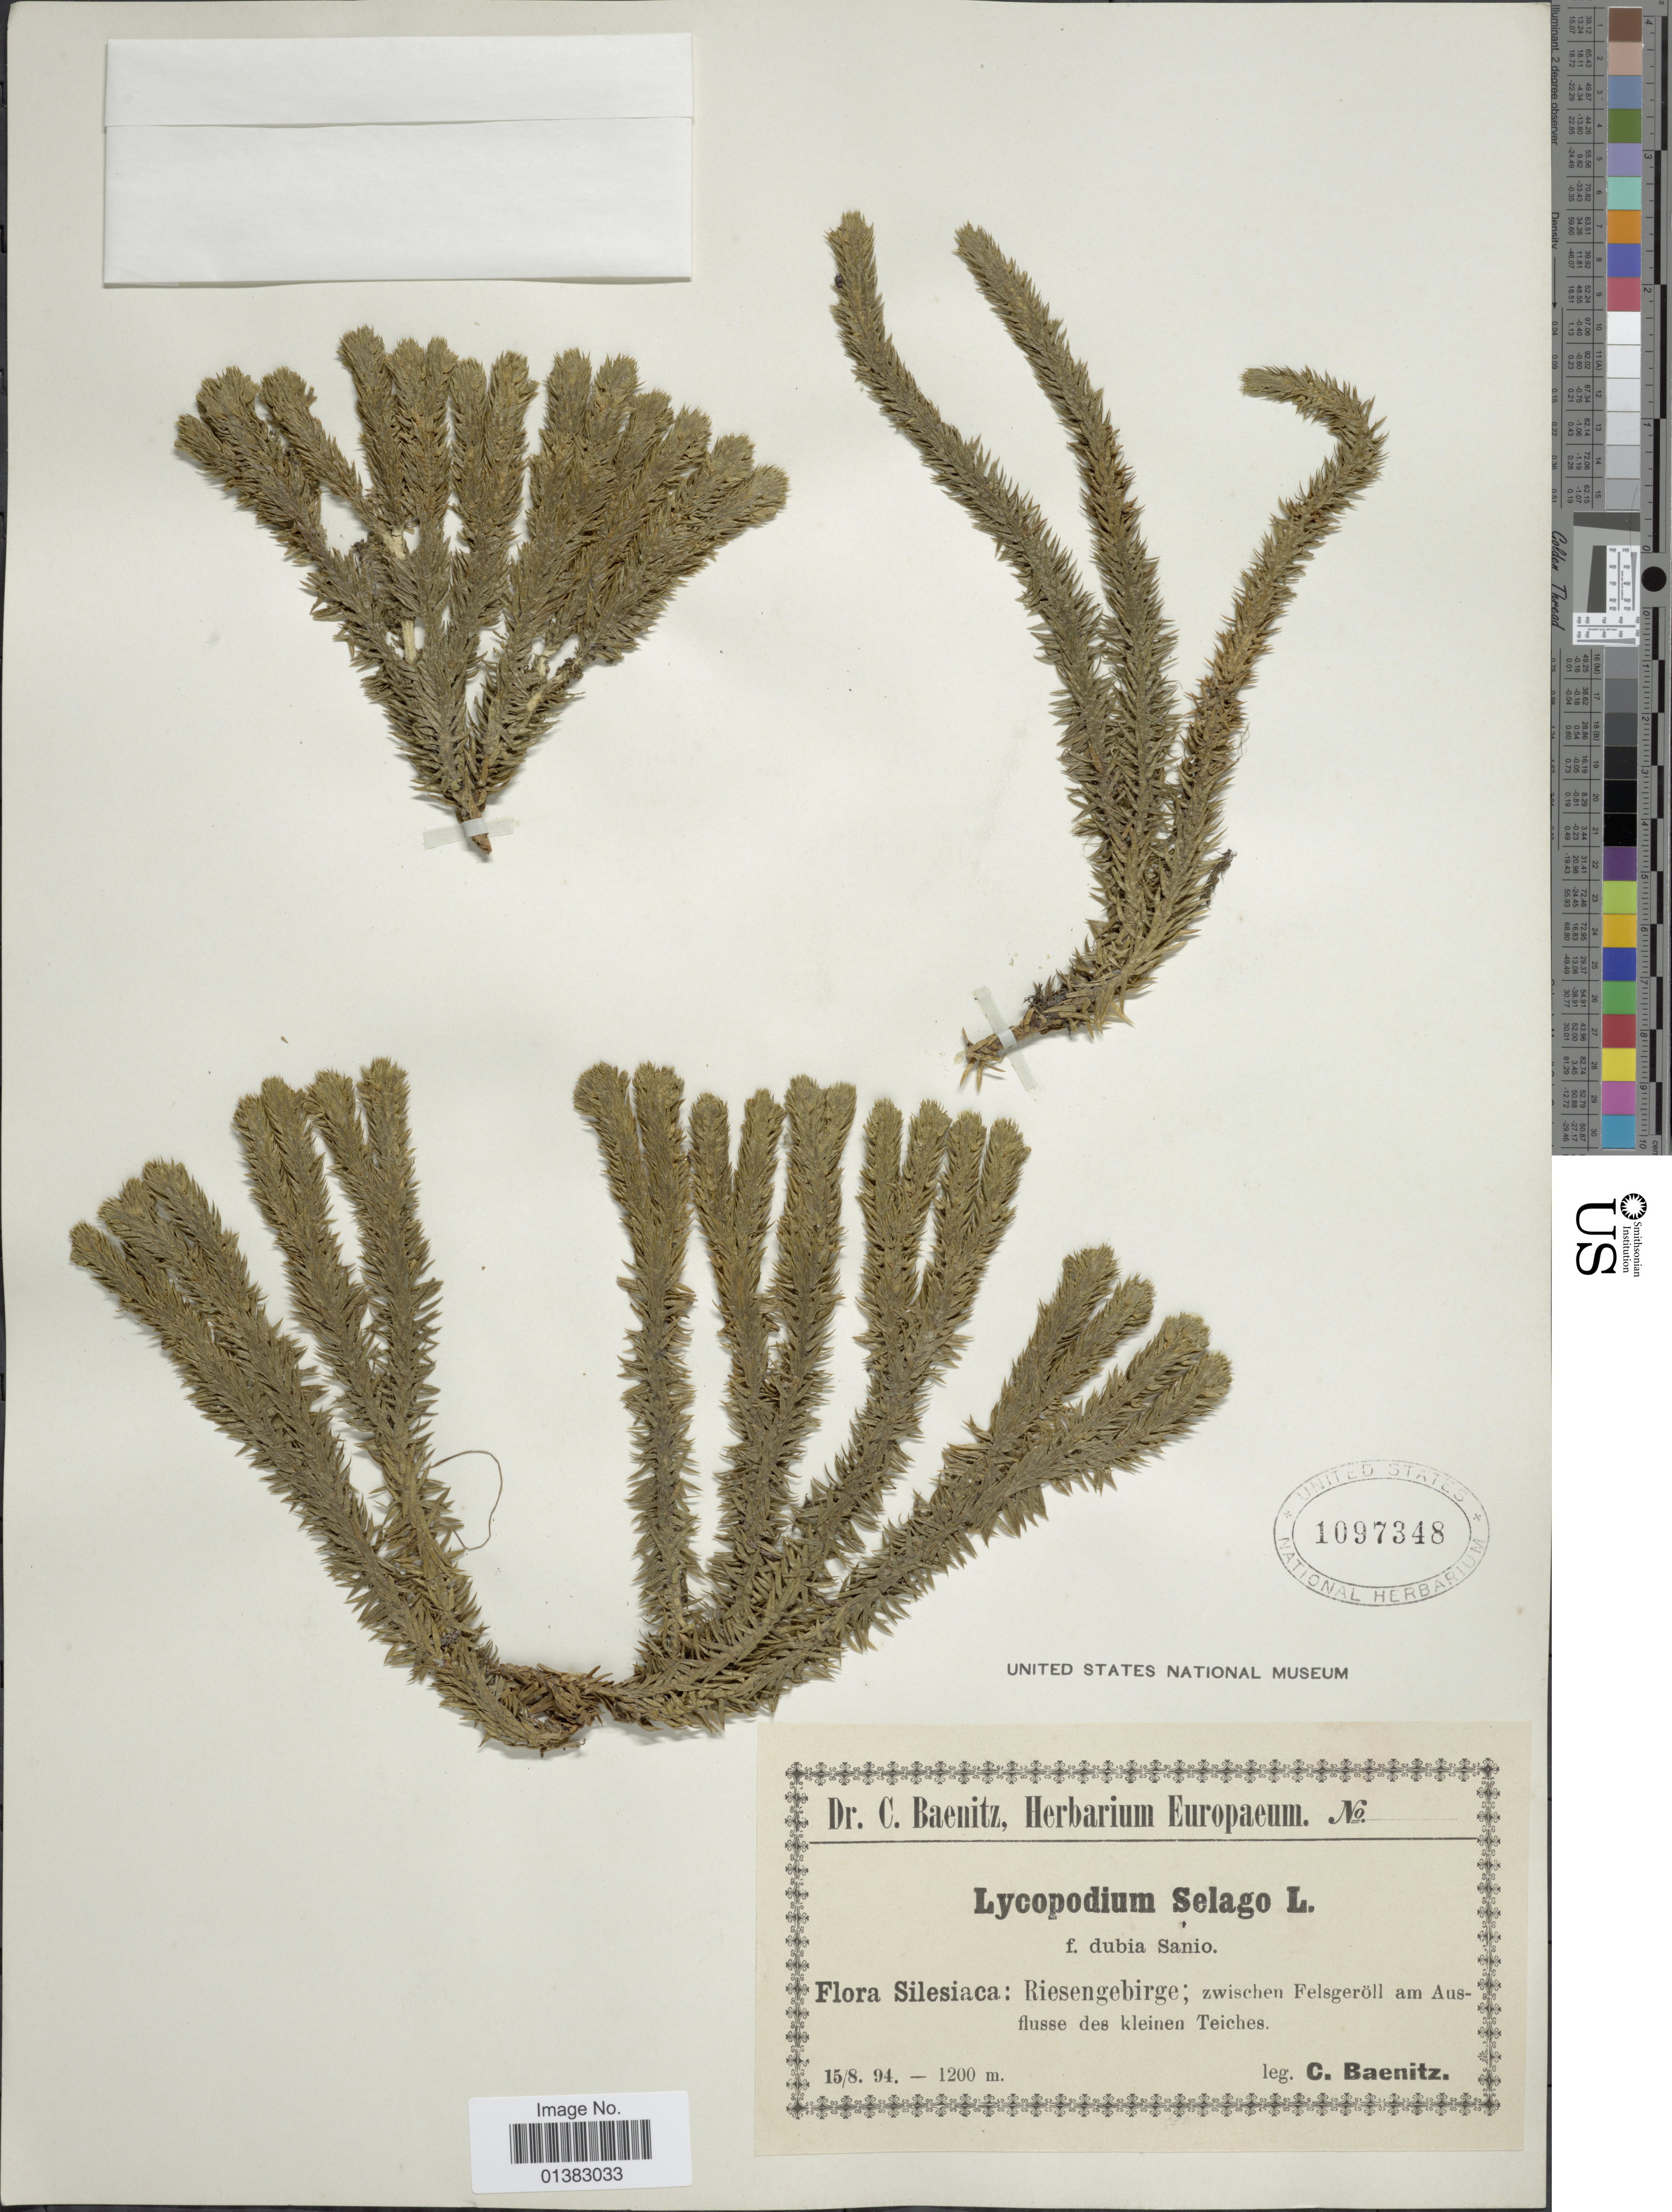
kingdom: Plantae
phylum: Tracheophyta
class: Lycopodiopsida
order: Lycopodiales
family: Lycopodiaceae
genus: Huperzia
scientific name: Huperzia selago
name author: (L.) Bernh. ex Schrank & Mart.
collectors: C. G. Baenitz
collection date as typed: Transcribed d/m/y: 15/8/94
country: Poland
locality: Silesiaca: Riesengebirge; zwischen Felsgeröll am Ausflusse des kleinen Teiches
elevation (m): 1200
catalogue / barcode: US 1097348